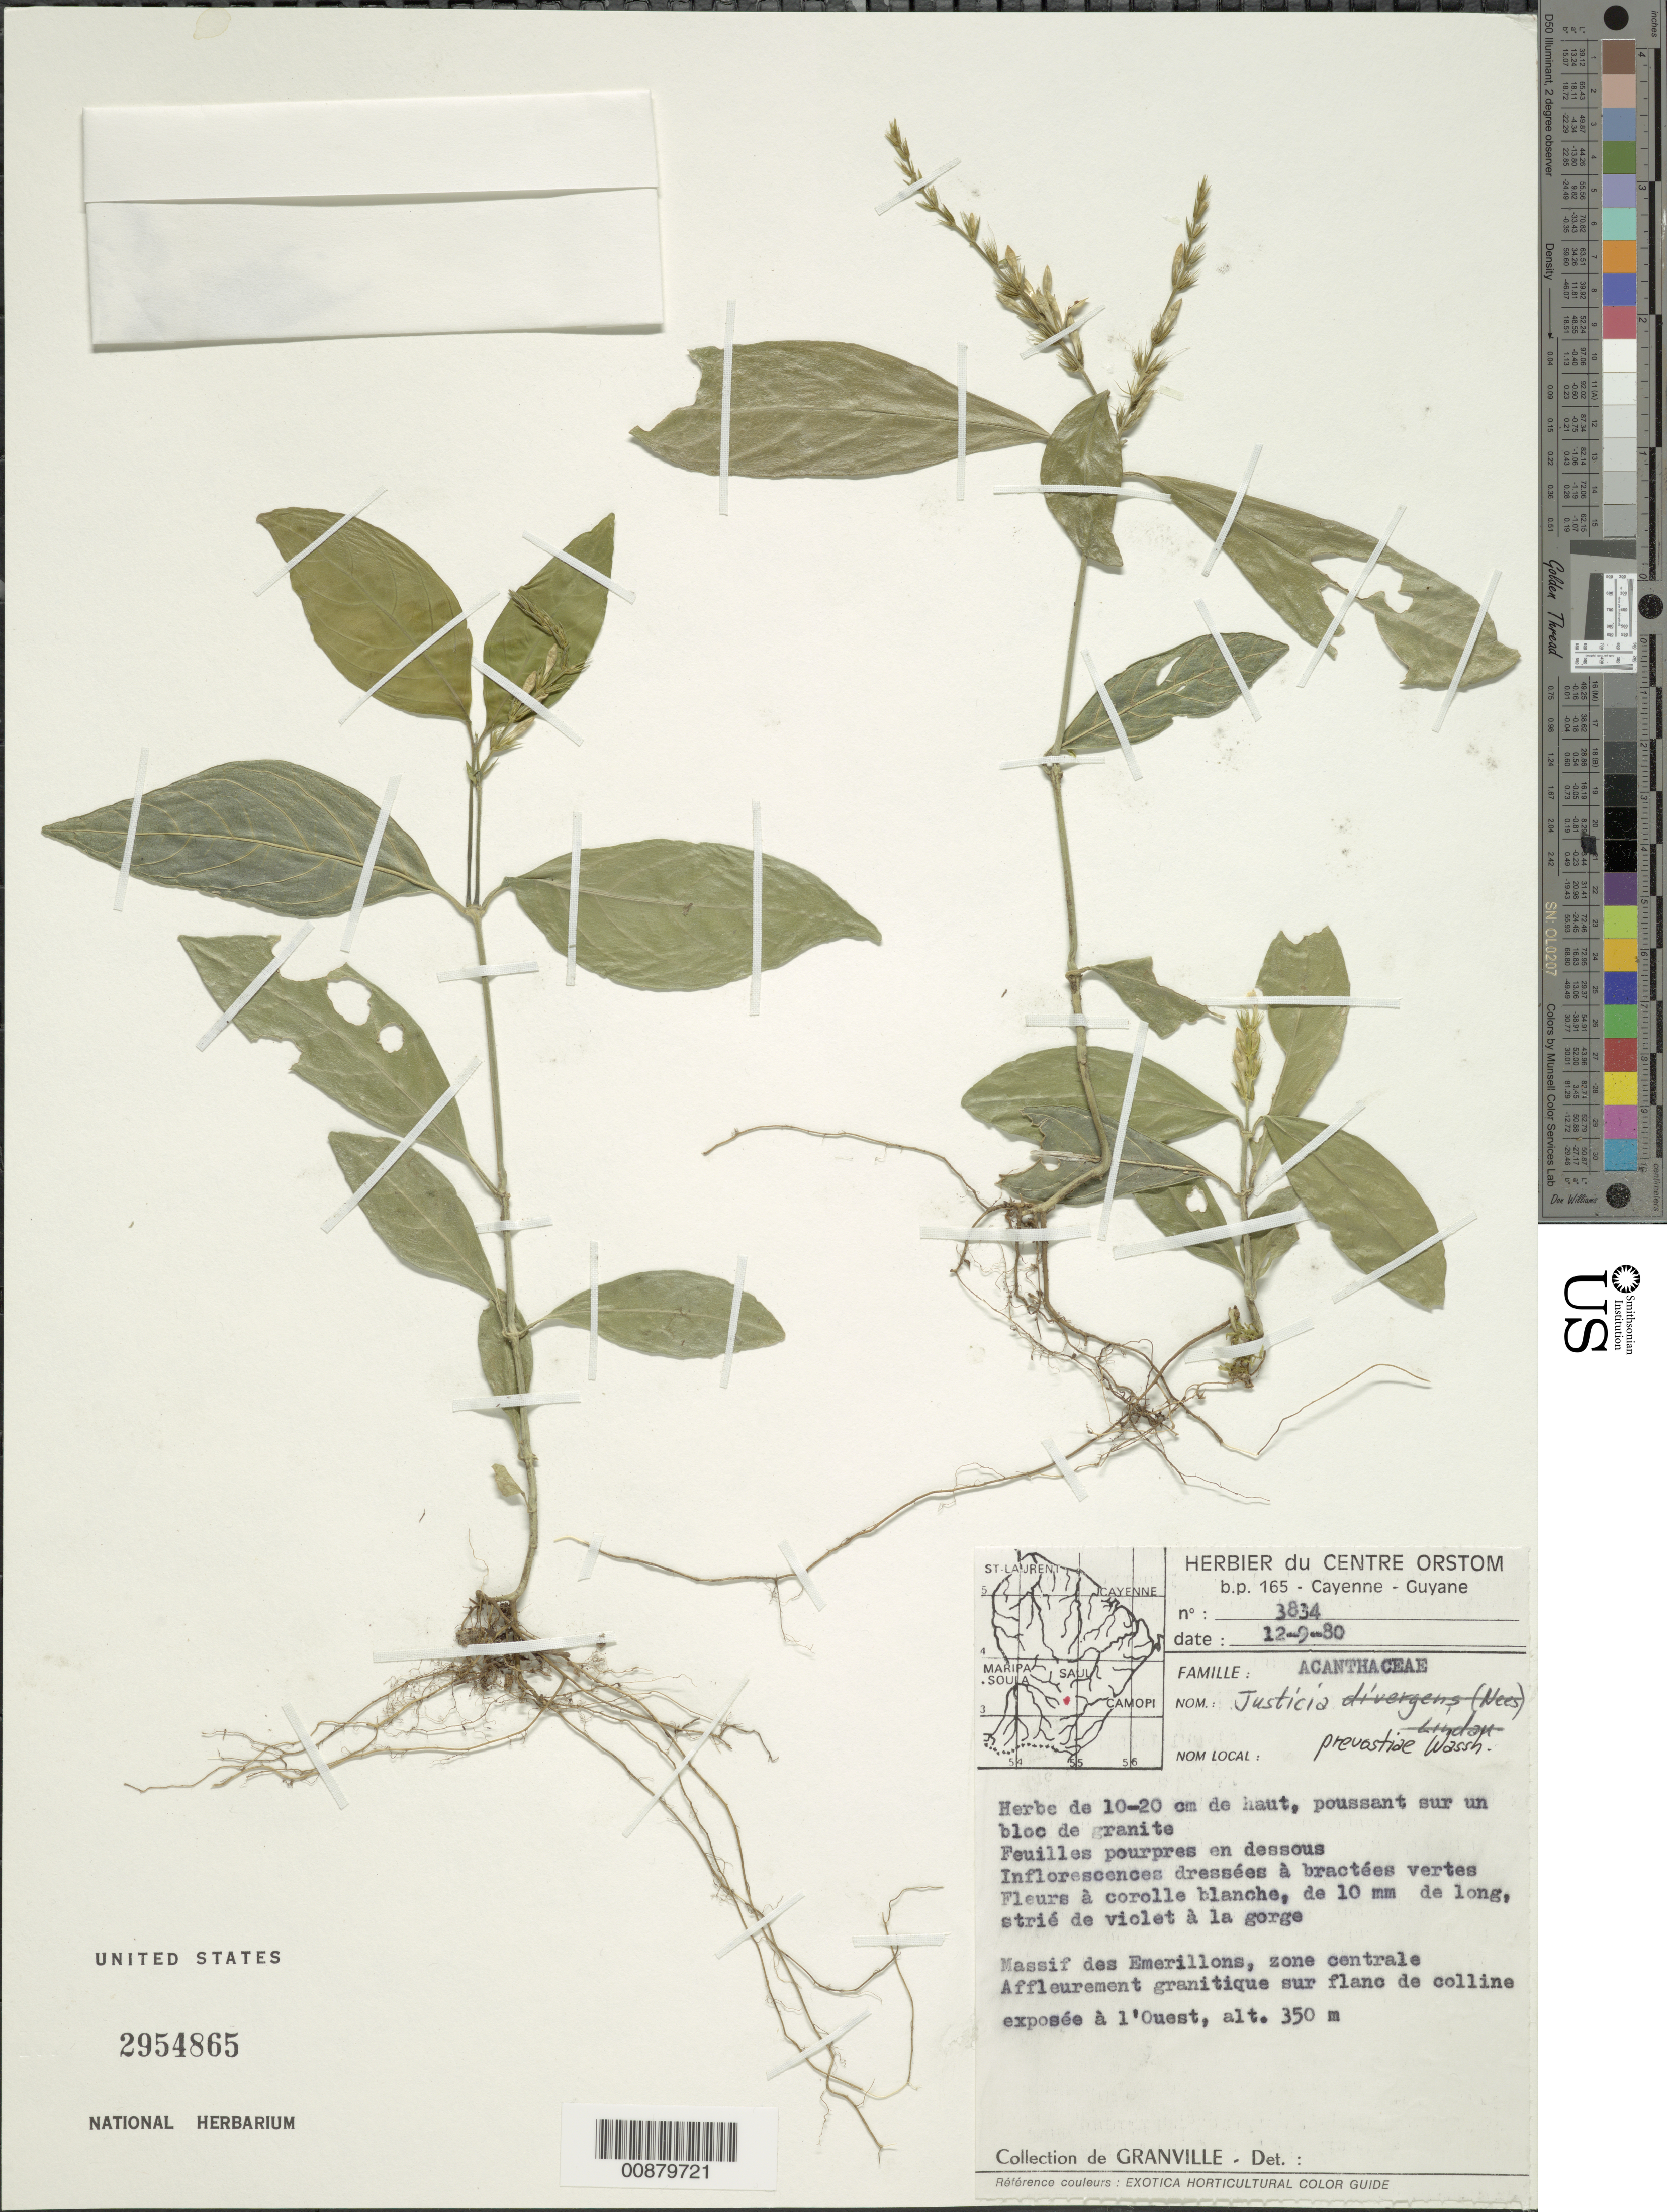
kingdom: Plantae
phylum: Tracheophyta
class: Magnoliopsida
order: Lamiales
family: Acanthaceae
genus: Justicia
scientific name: Justicia prevostiae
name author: Wassh.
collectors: J.-J. de Granville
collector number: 3834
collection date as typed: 12-Sep-80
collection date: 1980-09-12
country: French Guiana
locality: Émerillon Massif, zone centrale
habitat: Affleurement granitique sur flanc de colline exposee a l'Ouest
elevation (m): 350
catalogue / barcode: US 2954865